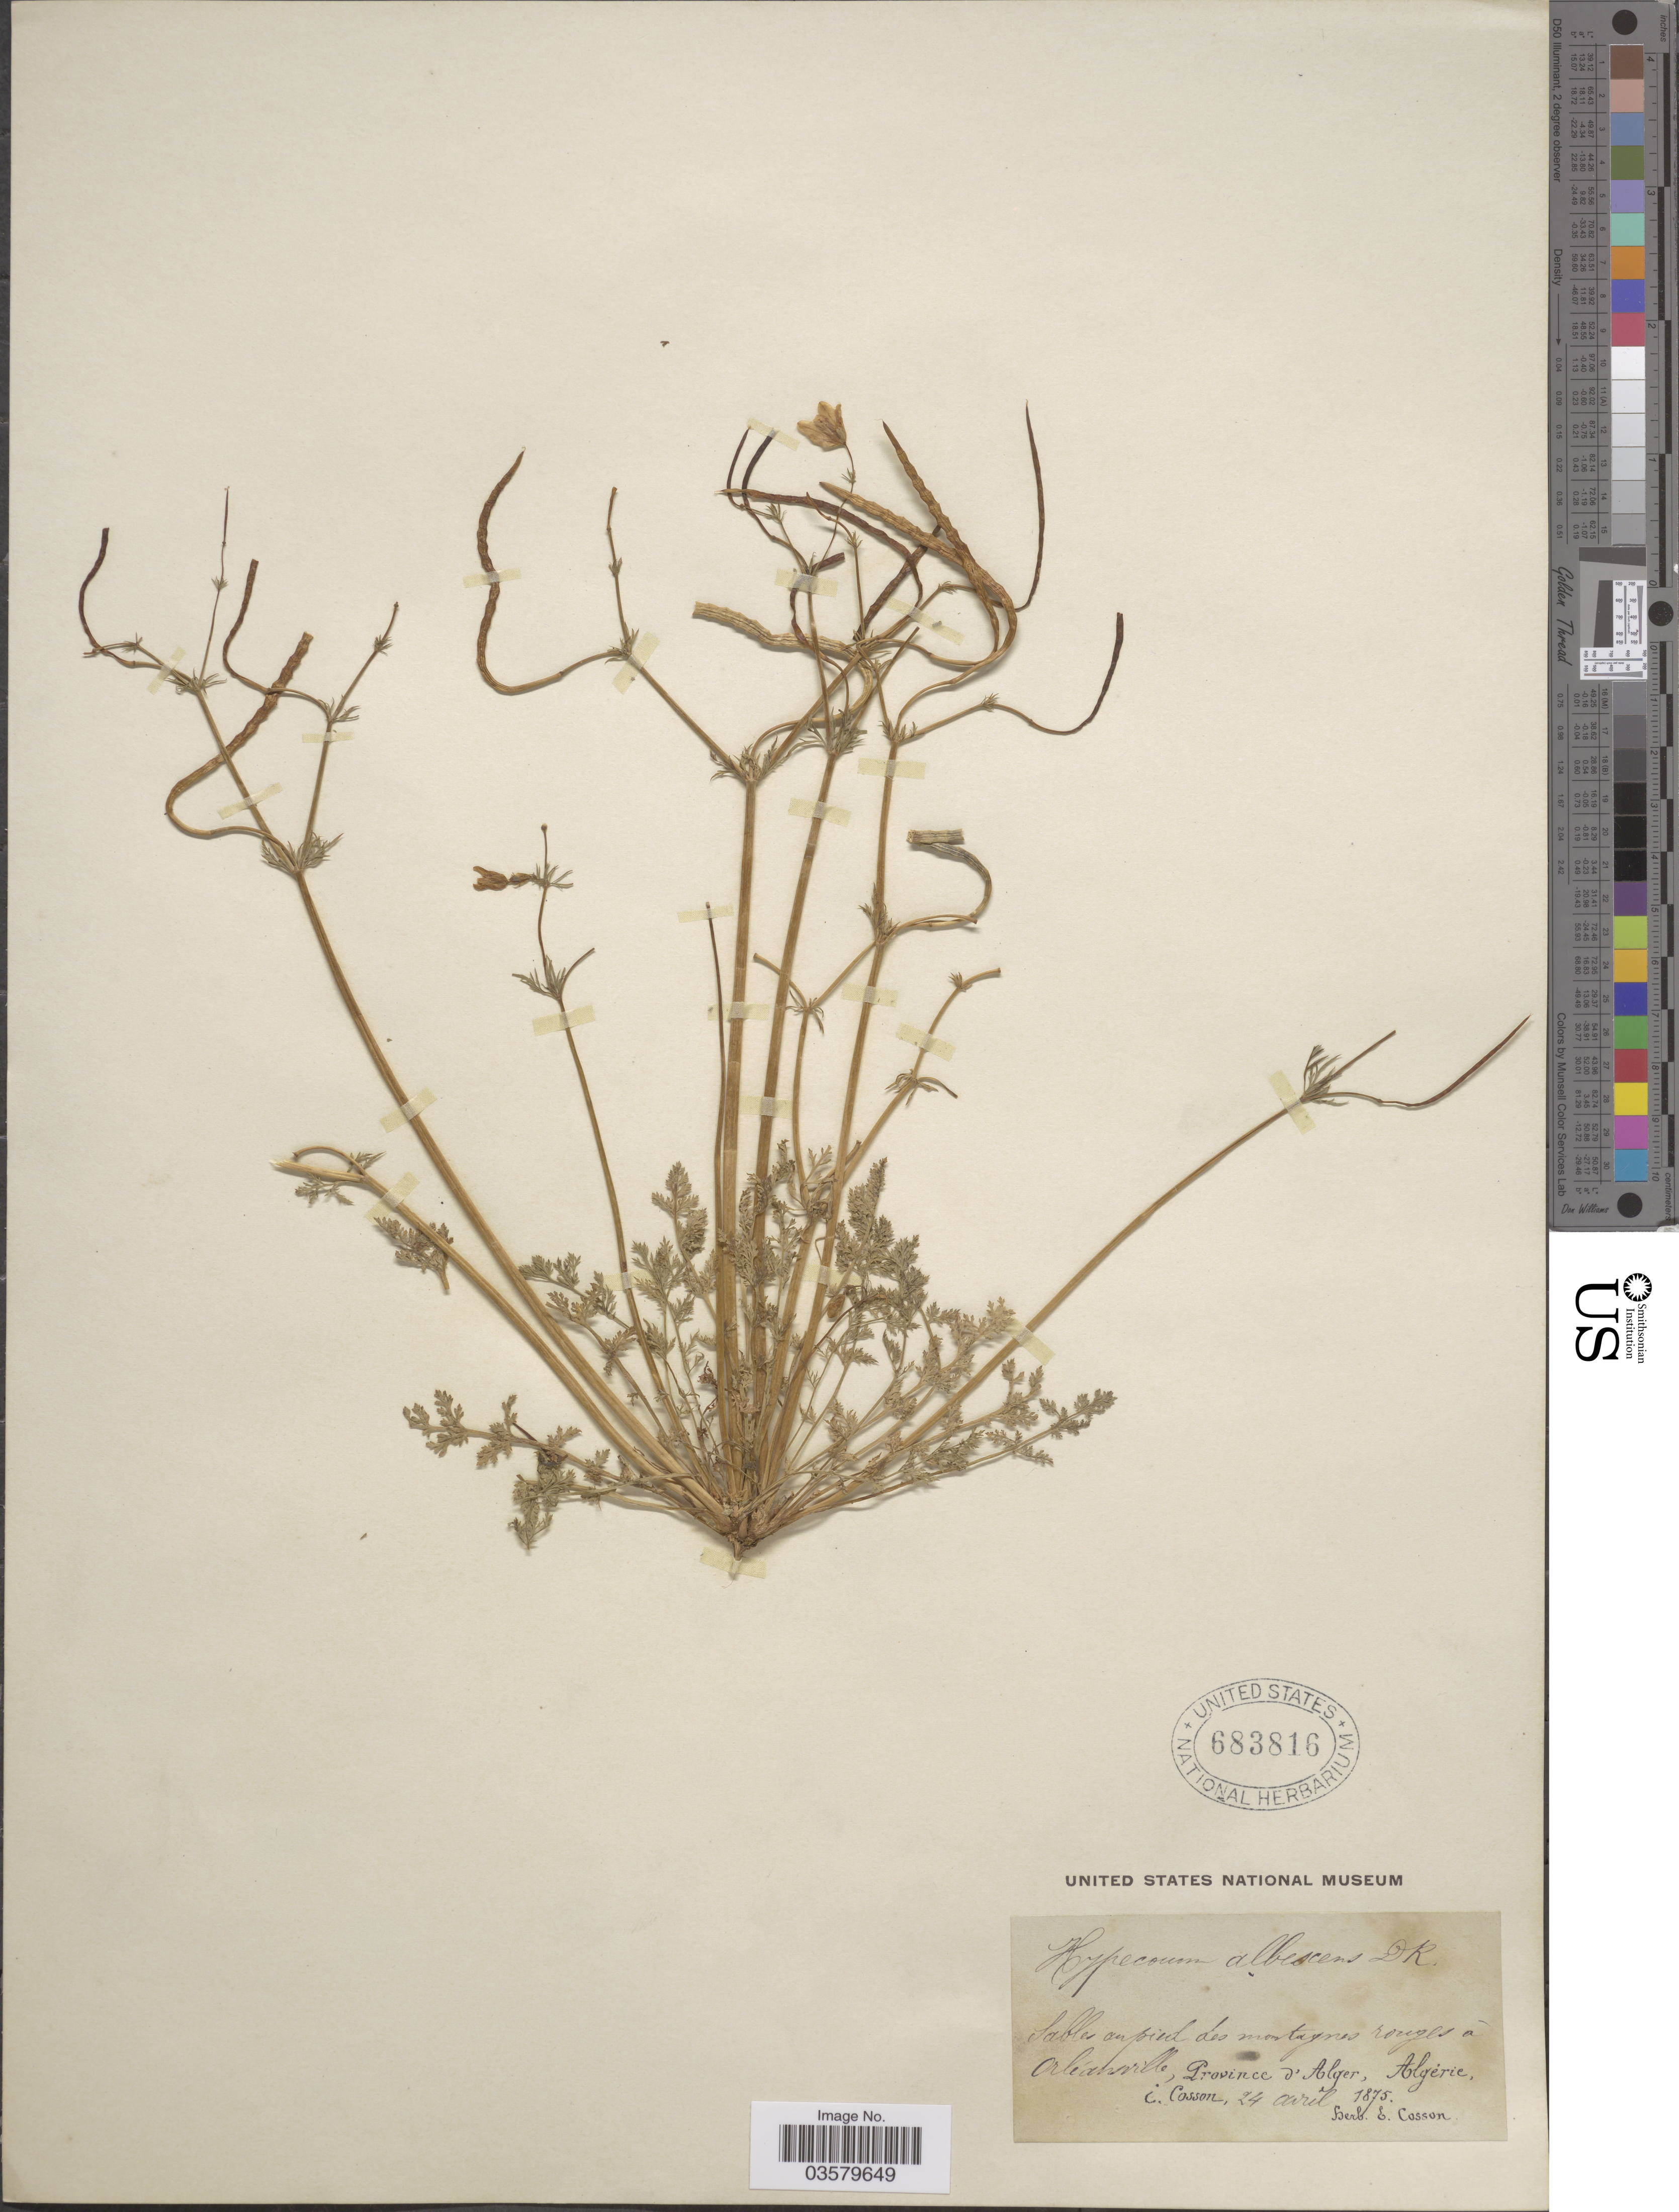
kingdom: Plantae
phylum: Tracheophyta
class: Magnoliopsida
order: Ranunculales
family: Papaveraceae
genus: Hypecoum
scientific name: Hypecoum albescens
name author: DR.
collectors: E. Cosson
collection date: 1875-04-24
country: Algeria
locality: Sables au pied des montagnes rouges à Orléansville, Province d'Alger.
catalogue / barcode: US 683816